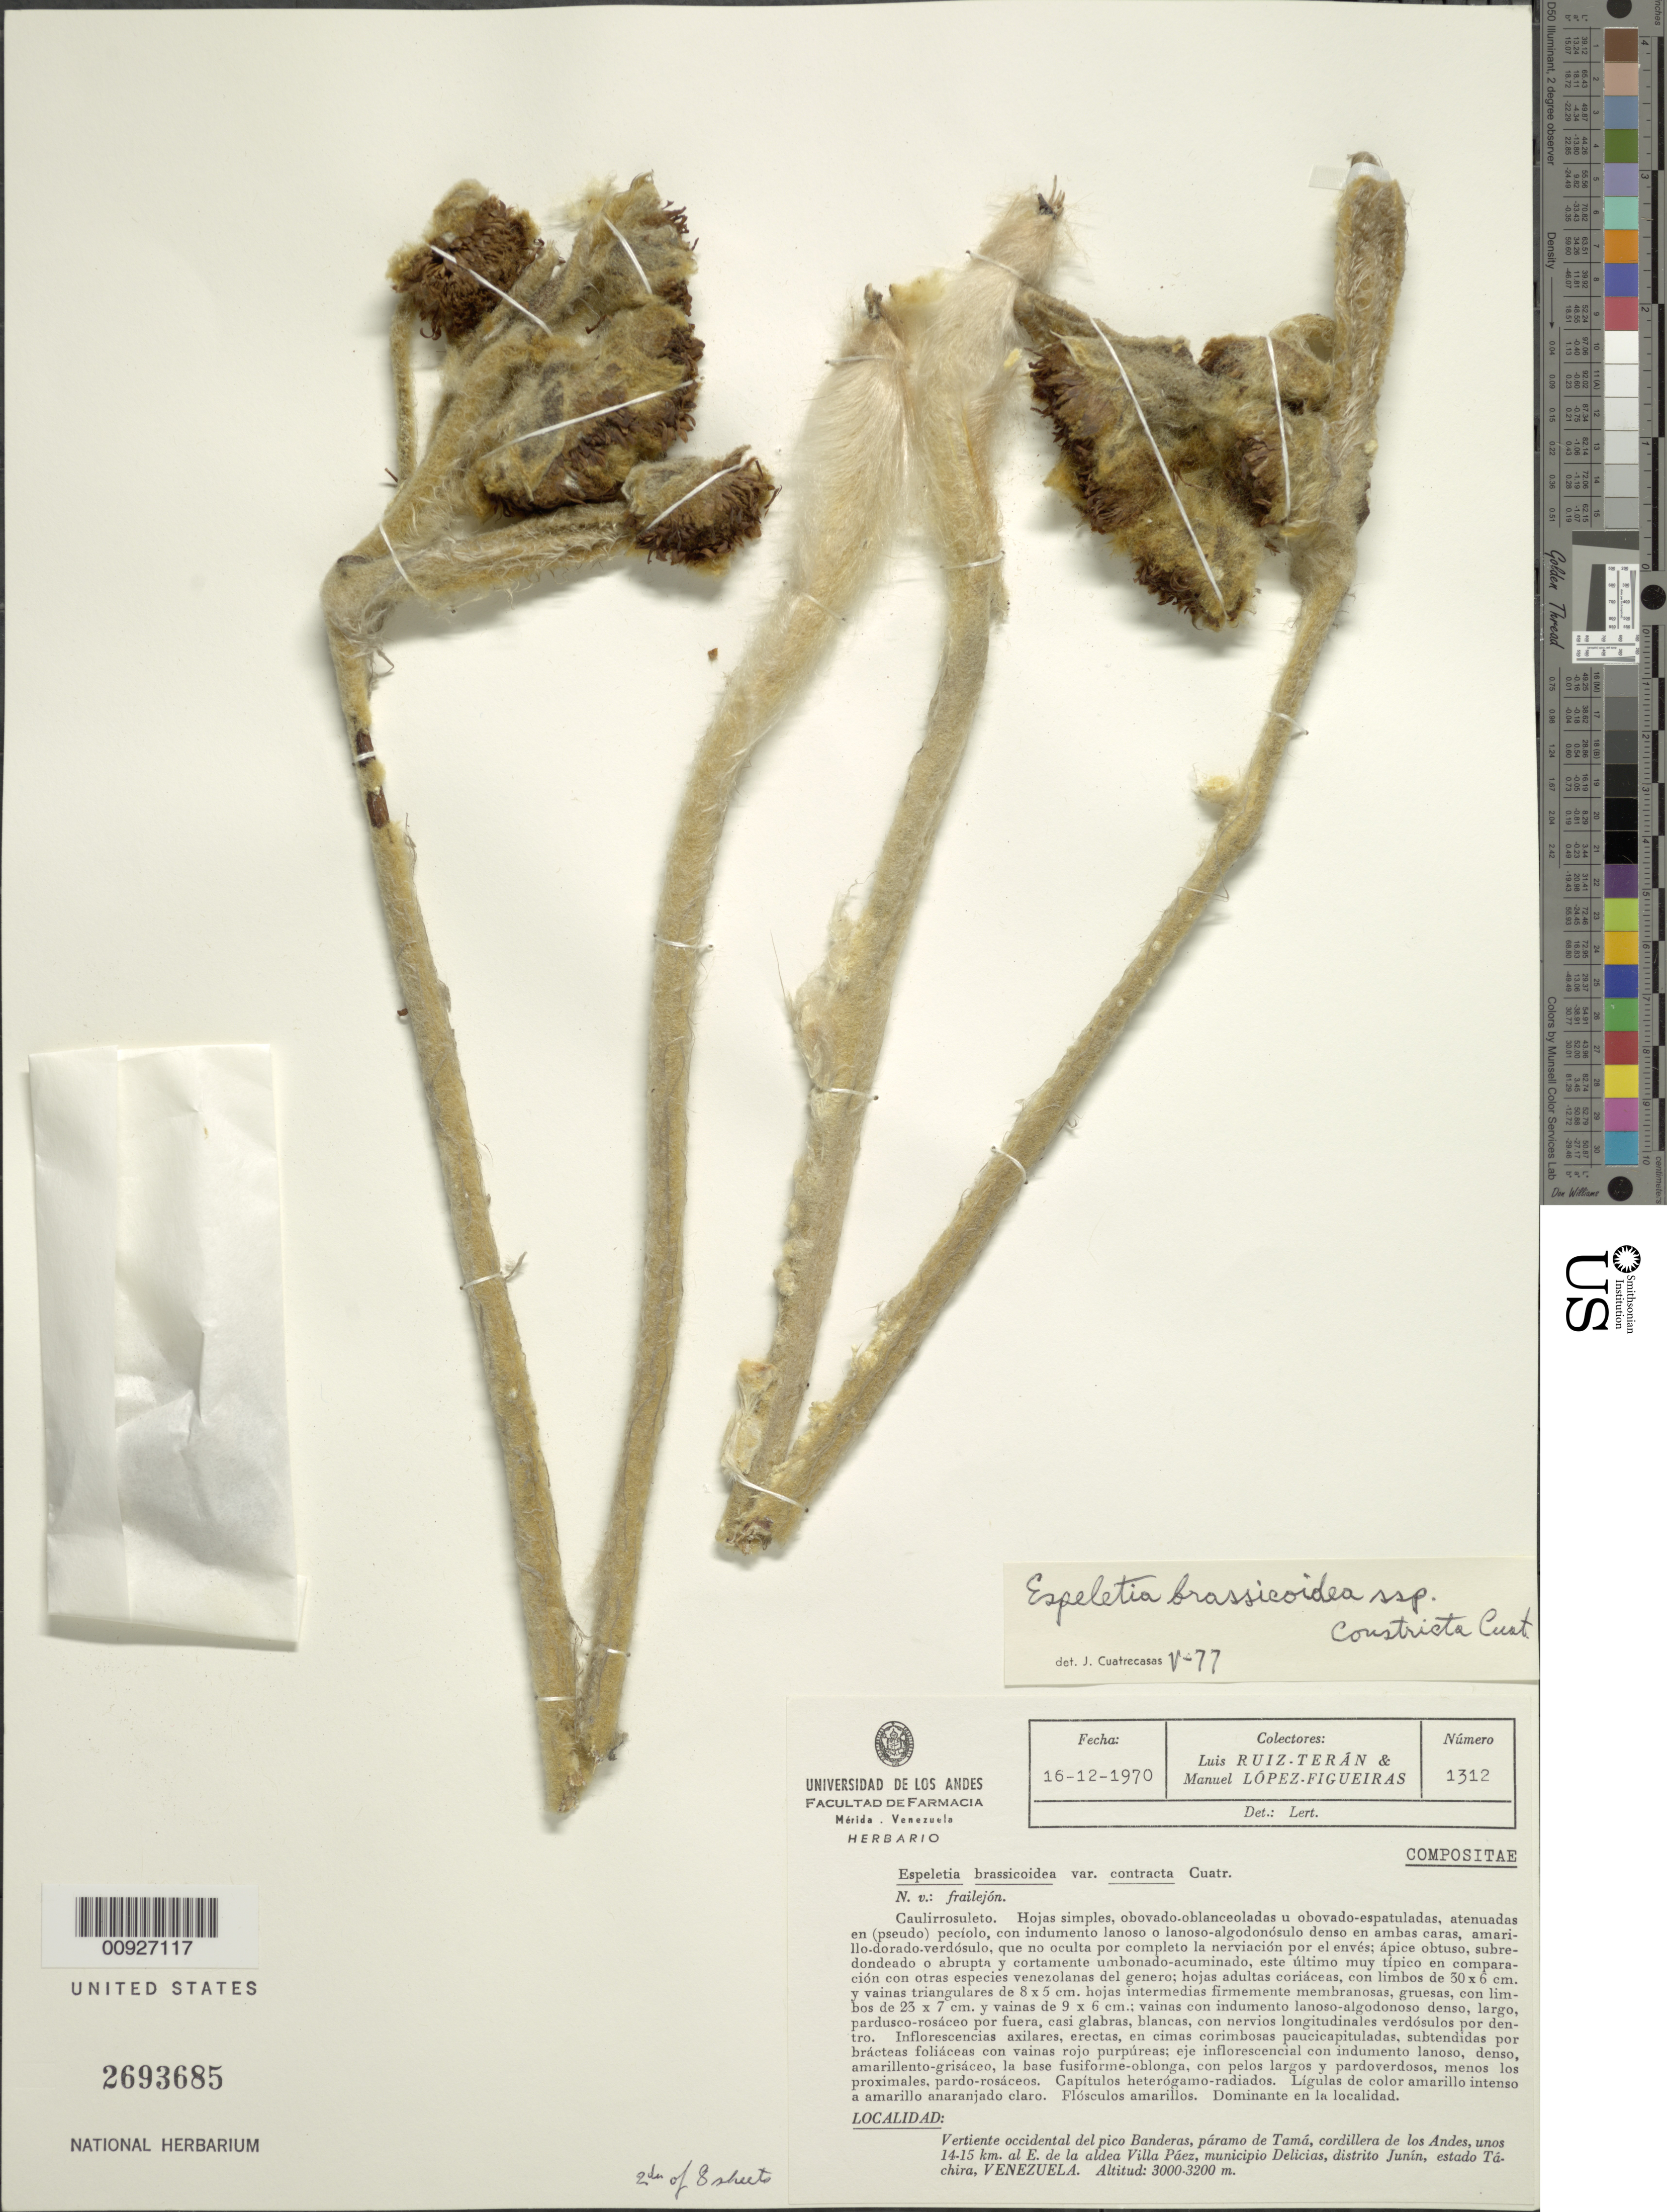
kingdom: Plantae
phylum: Tracheophyta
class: Magnoliopsida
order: Asterales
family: Asteraceae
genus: Espeletia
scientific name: Espeletia brassicoidea f. constricta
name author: Cuatrec.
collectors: L. E. Ruíz-Terán & M. López Figueiras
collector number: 1312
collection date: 1970-12-16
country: Venezuela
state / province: Táchira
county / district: Junín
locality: P. de Tamá. Vertiente occidental del pico Banderas, páramo de Tamá, cordillera de los Andes, unos 14-15 km. al E de la Aldea Villa Páez, municipio Delicias.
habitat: Dominante en la localidad.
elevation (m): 3000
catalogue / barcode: US 2693685